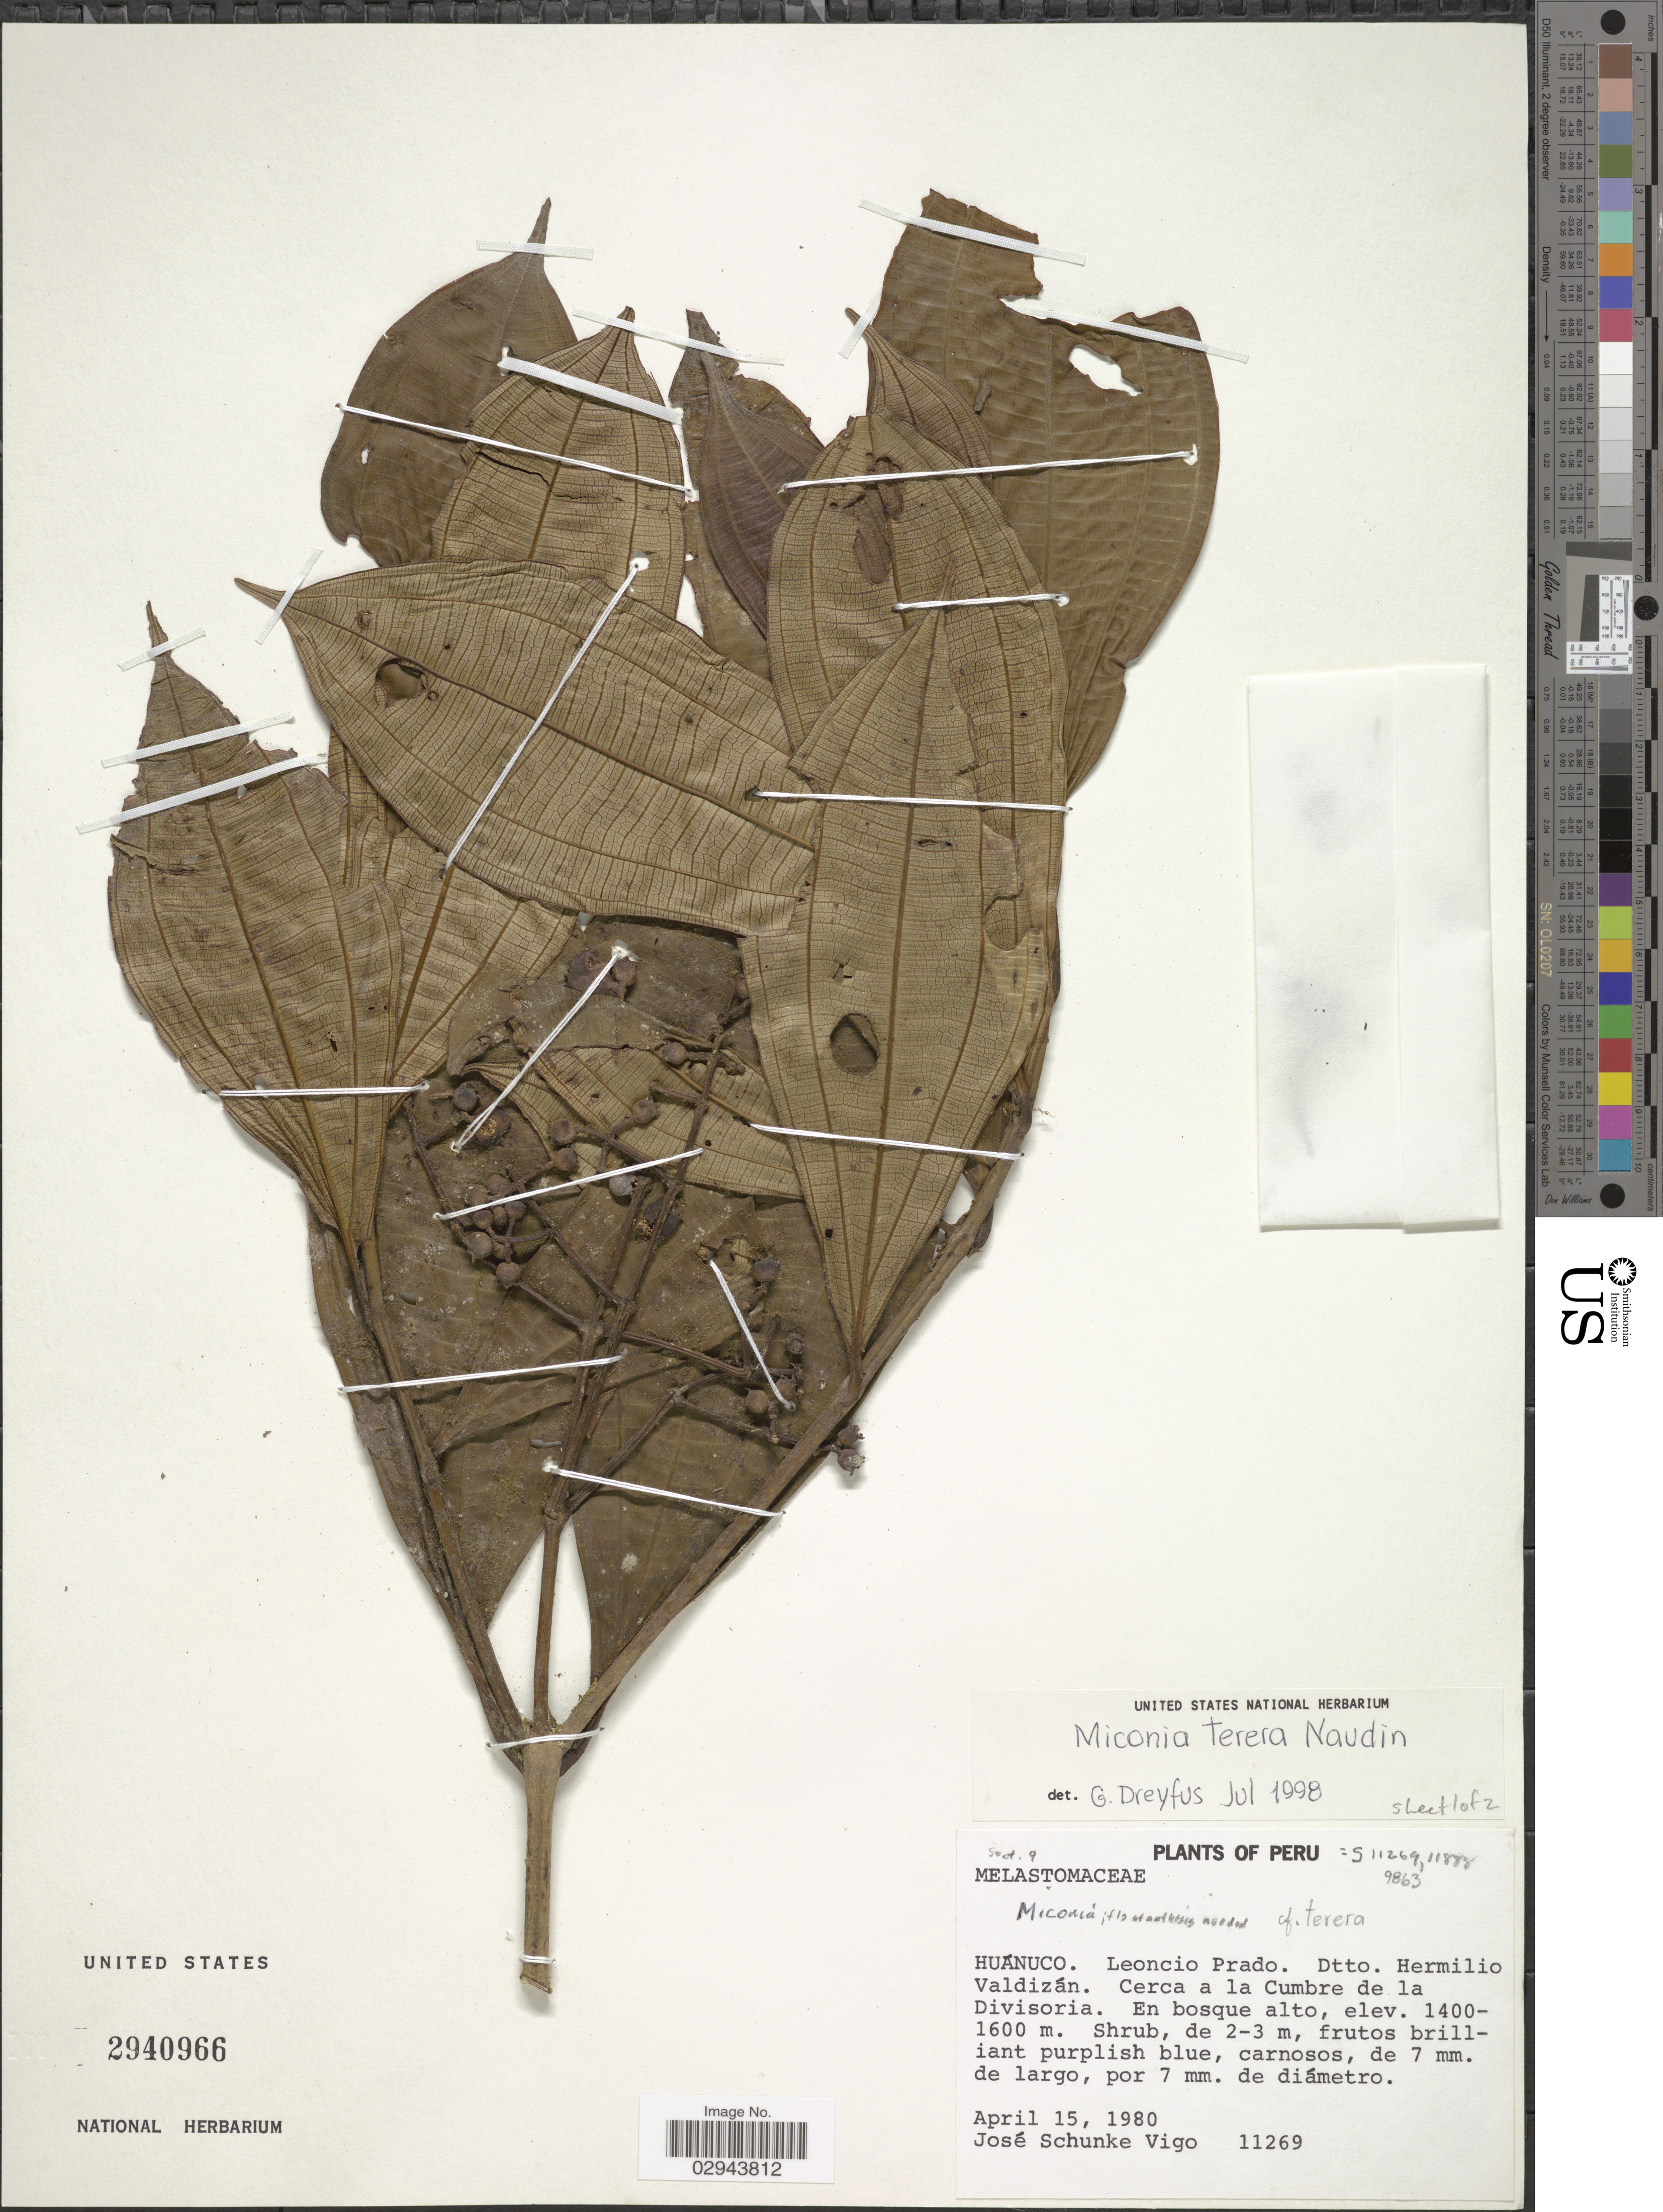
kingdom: Plantae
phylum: Tracheophyta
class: Magnoliopsida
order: Myrtales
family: Melastomataceae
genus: Miconia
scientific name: Miconia terera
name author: Naudin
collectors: J. Schunke Vigo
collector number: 11269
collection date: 1980-04-15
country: Peru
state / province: Huánuco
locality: Leoncio Prado. Dtto. Hermilio Valdizán. Cerca a la Cumbre de la Divisoria.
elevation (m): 1400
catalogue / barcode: US 2940966